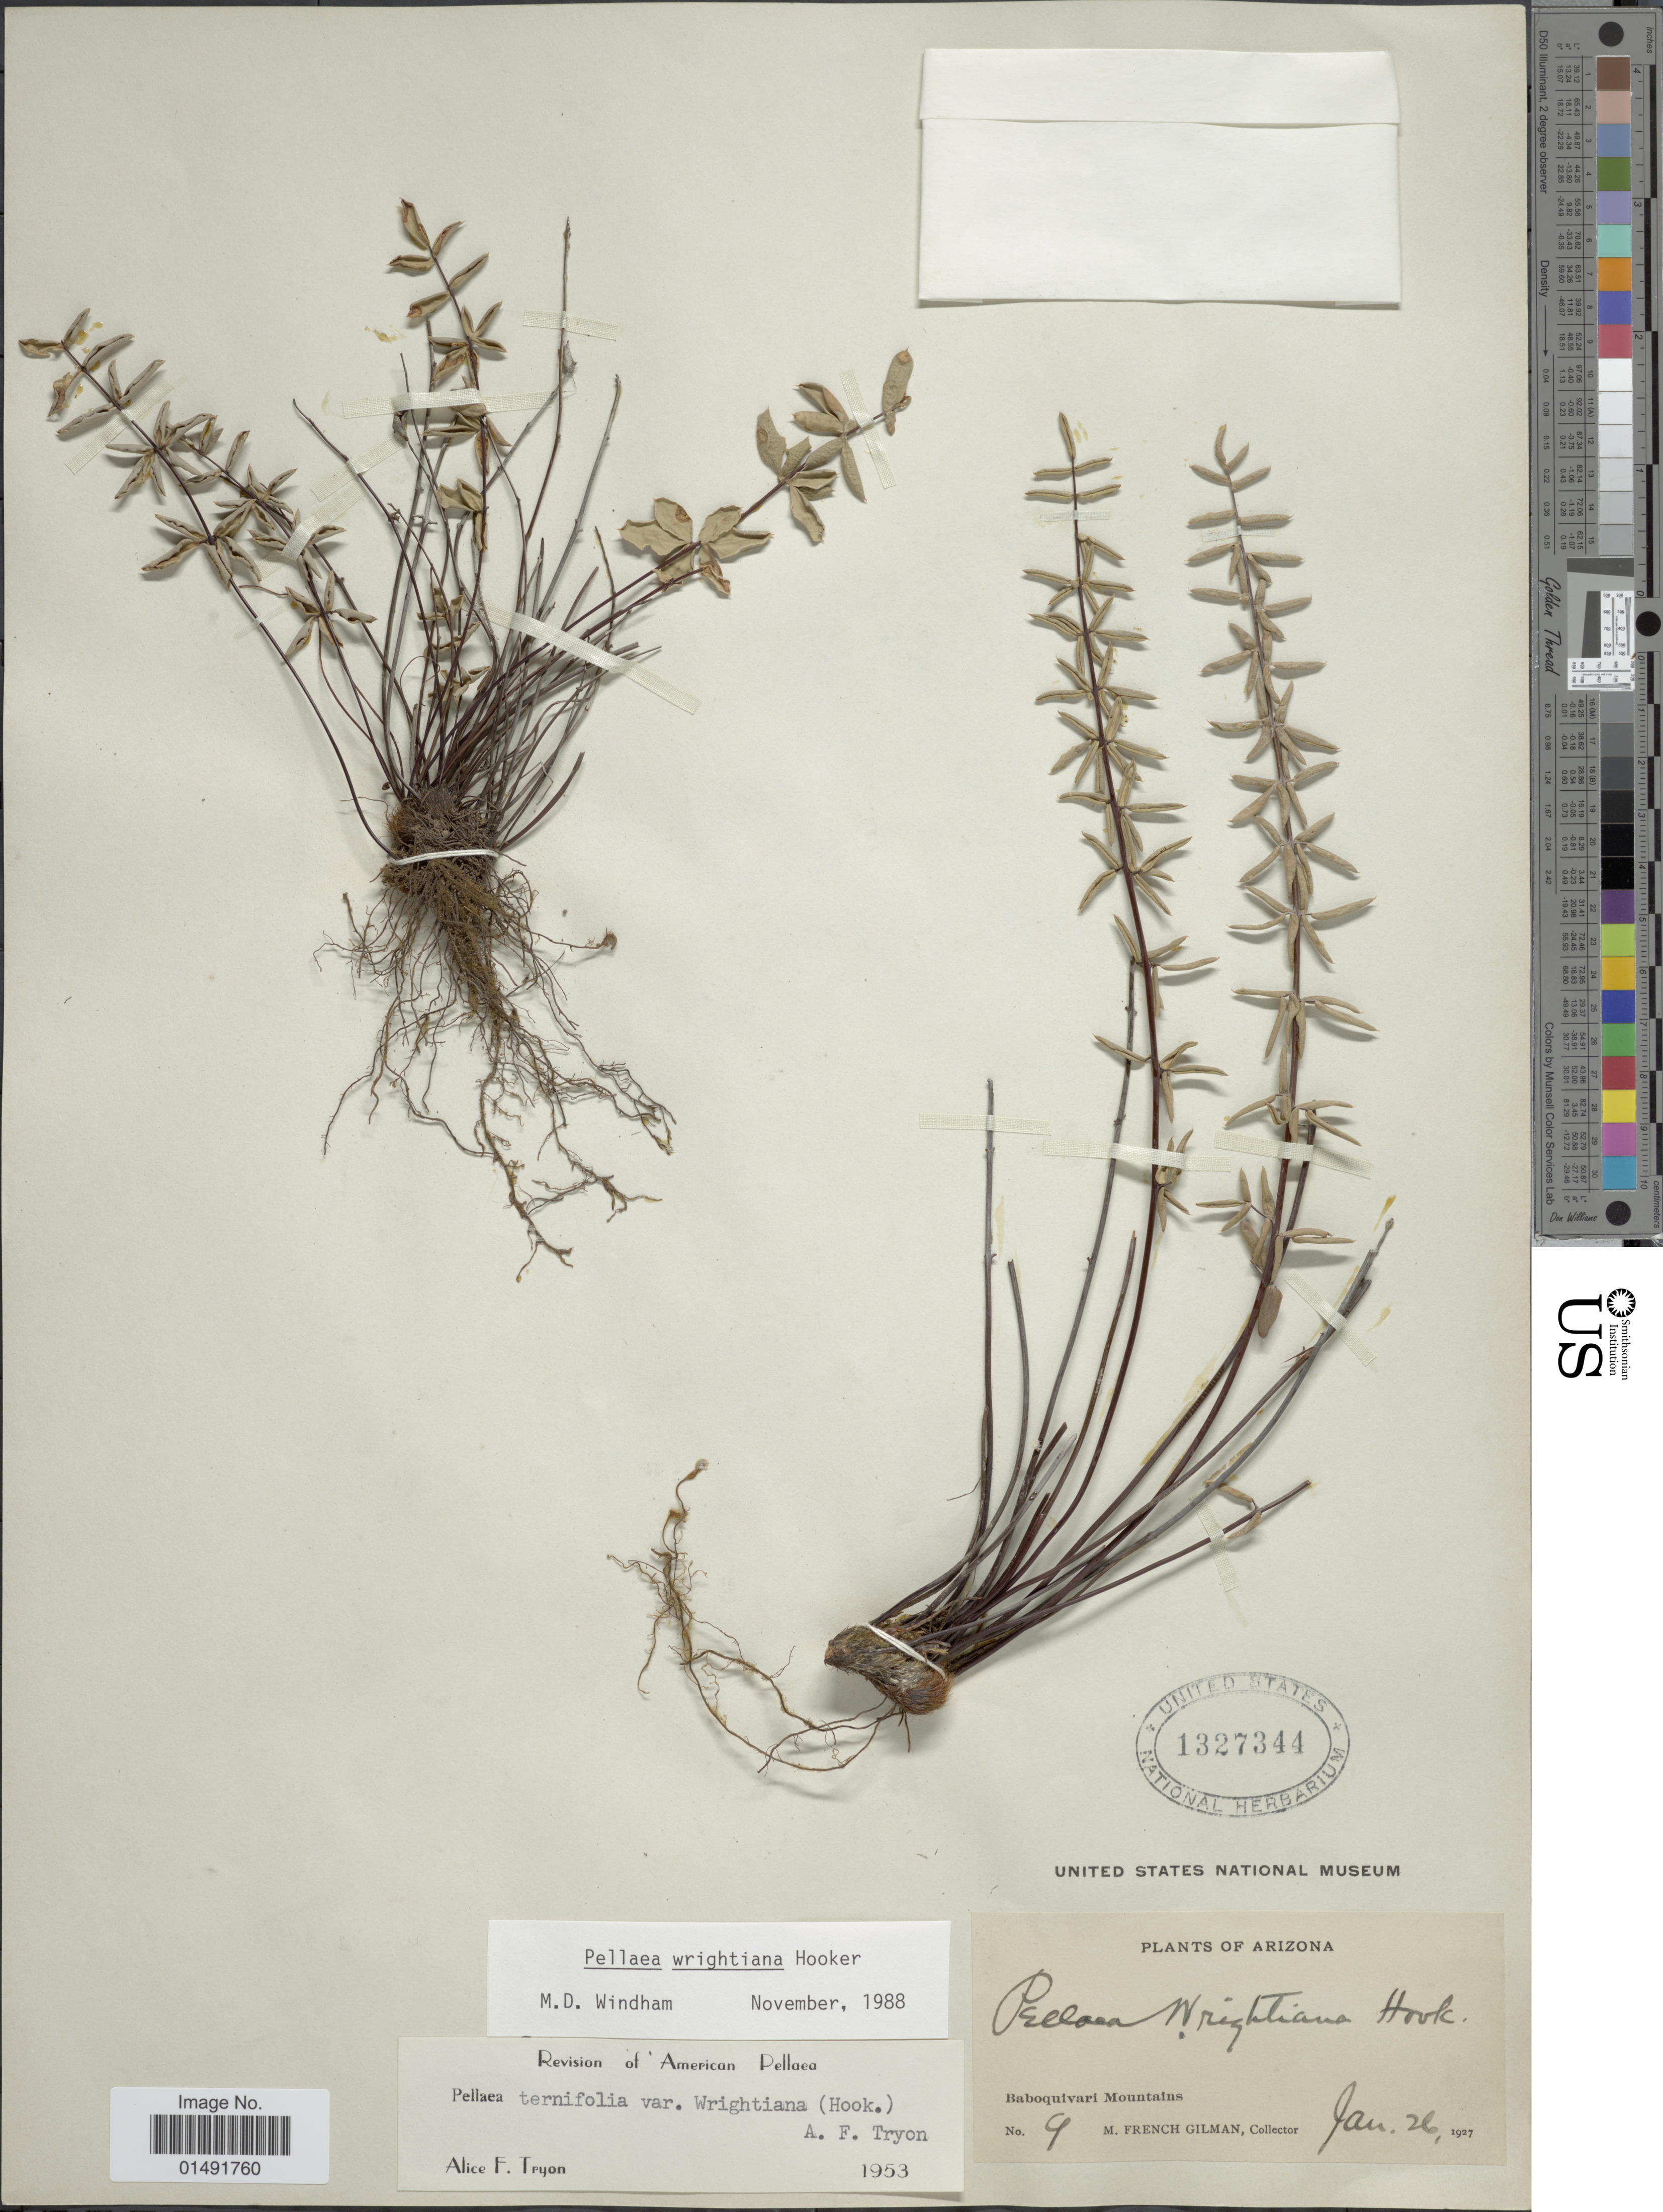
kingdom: Plantae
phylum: Tracheophyta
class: Polypodiopsida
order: Polypodiales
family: Pteridaceae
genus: Pellaea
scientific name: Pellaea wrightiana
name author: Hook.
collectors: M. F. Gilman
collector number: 9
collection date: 1927-01-26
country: United States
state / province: Arizona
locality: Baboquivari Mountains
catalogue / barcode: US 1327344